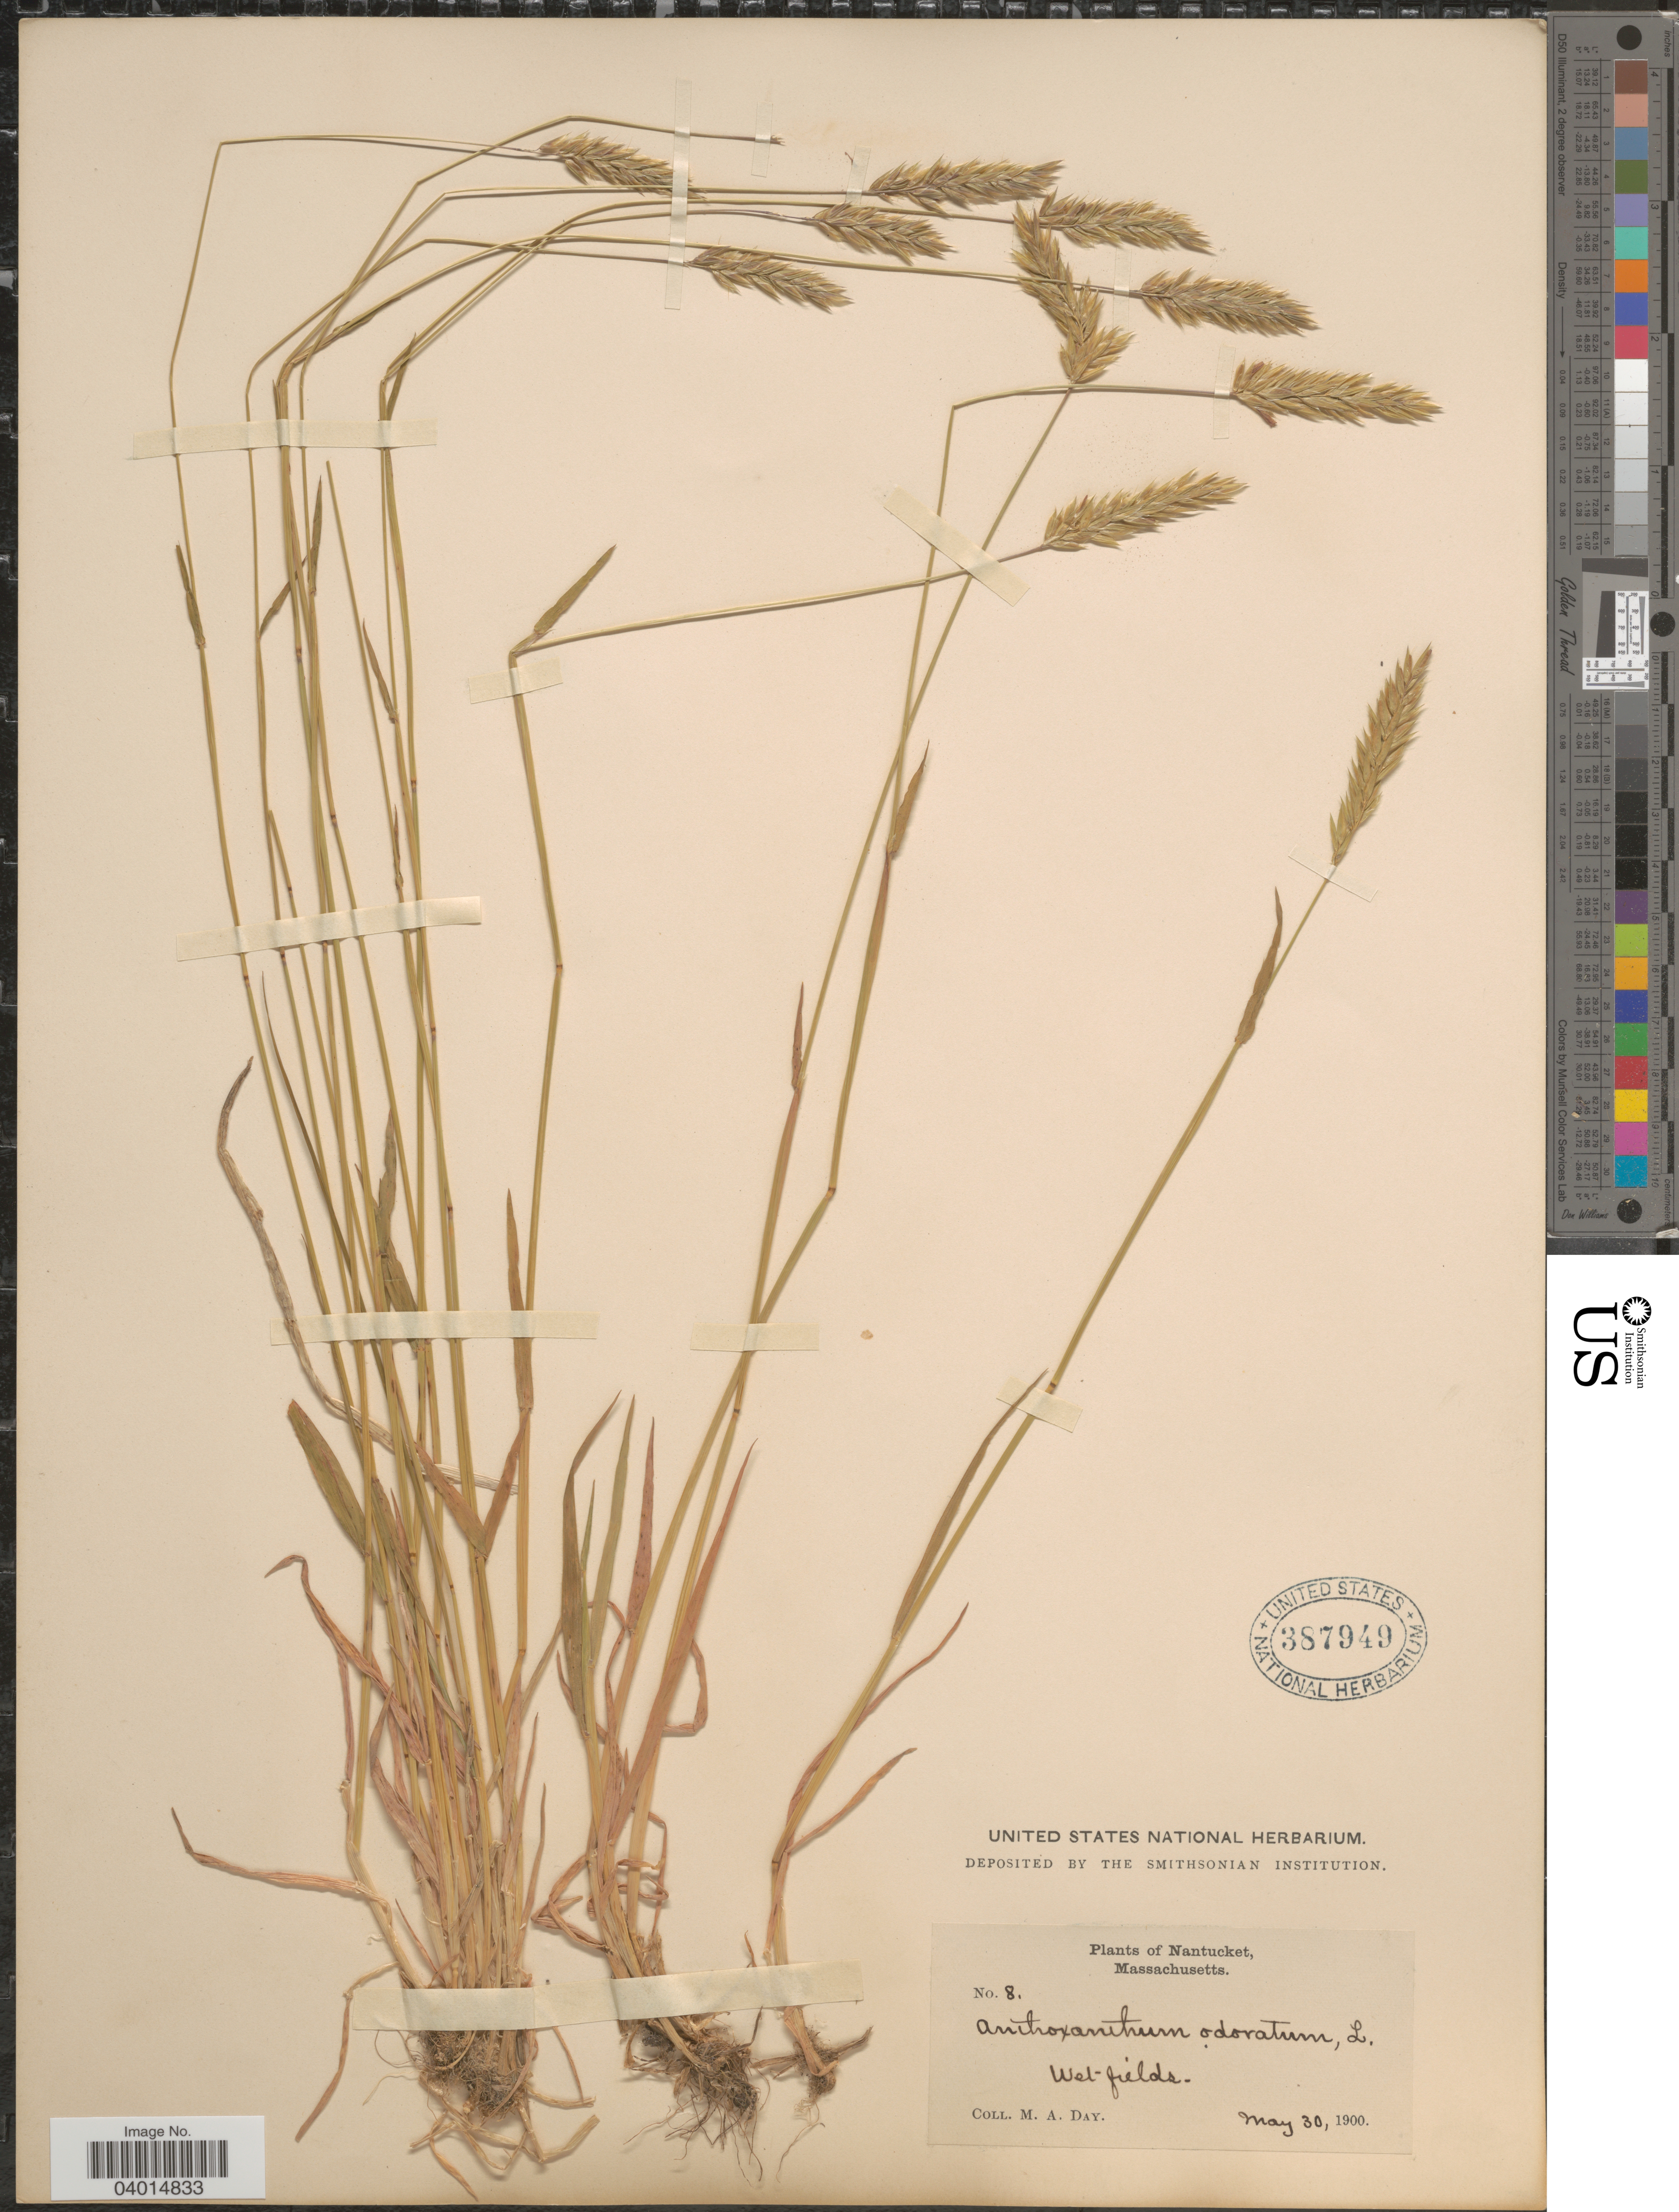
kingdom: Plantae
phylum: Tracheophyta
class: Liliopsida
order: Poales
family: Poaceae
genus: Anthoxanthum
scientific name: Anthoxanthum odoratum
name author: L.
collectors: M. Day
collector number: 8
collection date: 1900-05-30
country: United States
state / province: Massachusetts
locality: Nantucket.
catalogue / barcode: US 387949